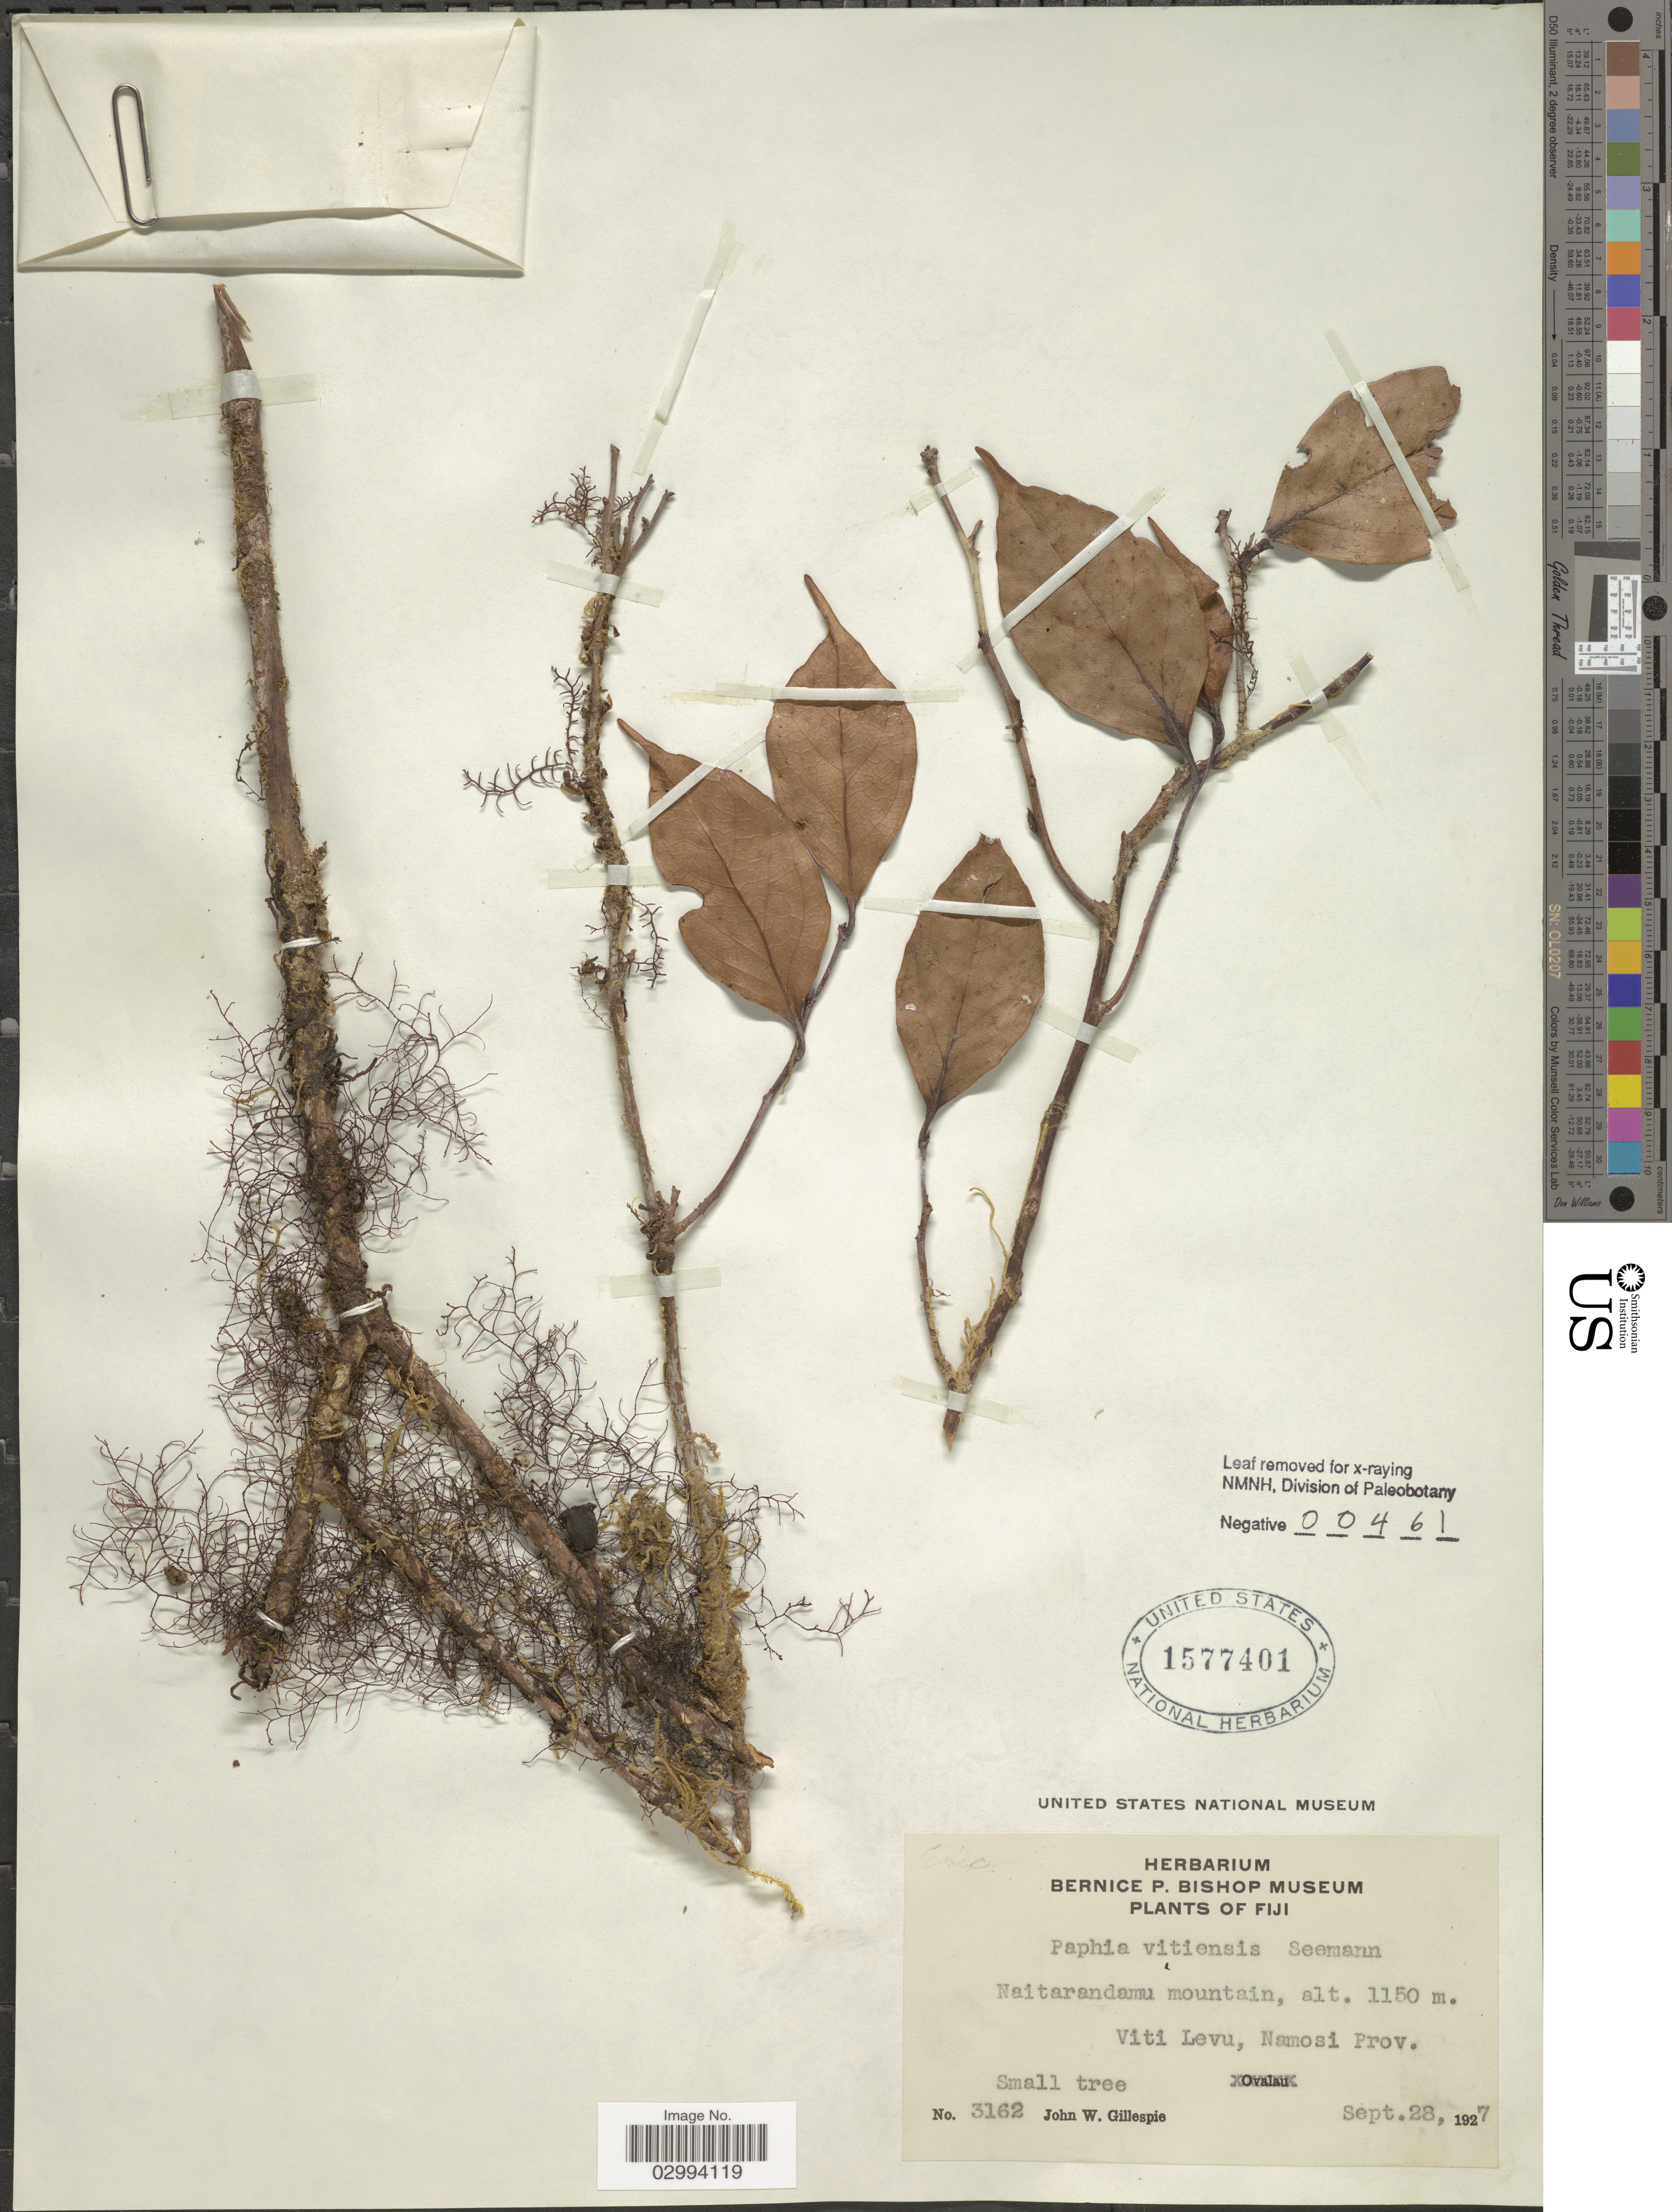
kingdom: Plantae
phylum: Tracheophyta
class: Magnoliopsida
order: Ericales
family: Ericaceae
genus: Paphia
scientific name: Paphia vitiensis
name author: Seem.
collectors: J. W. Gillespie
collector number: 3162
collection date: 1927-09-28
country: Fiji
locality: Naitarandamu mountain, Viti Levu, Namosi Prov.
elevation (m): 1150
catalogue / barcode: US 1577401